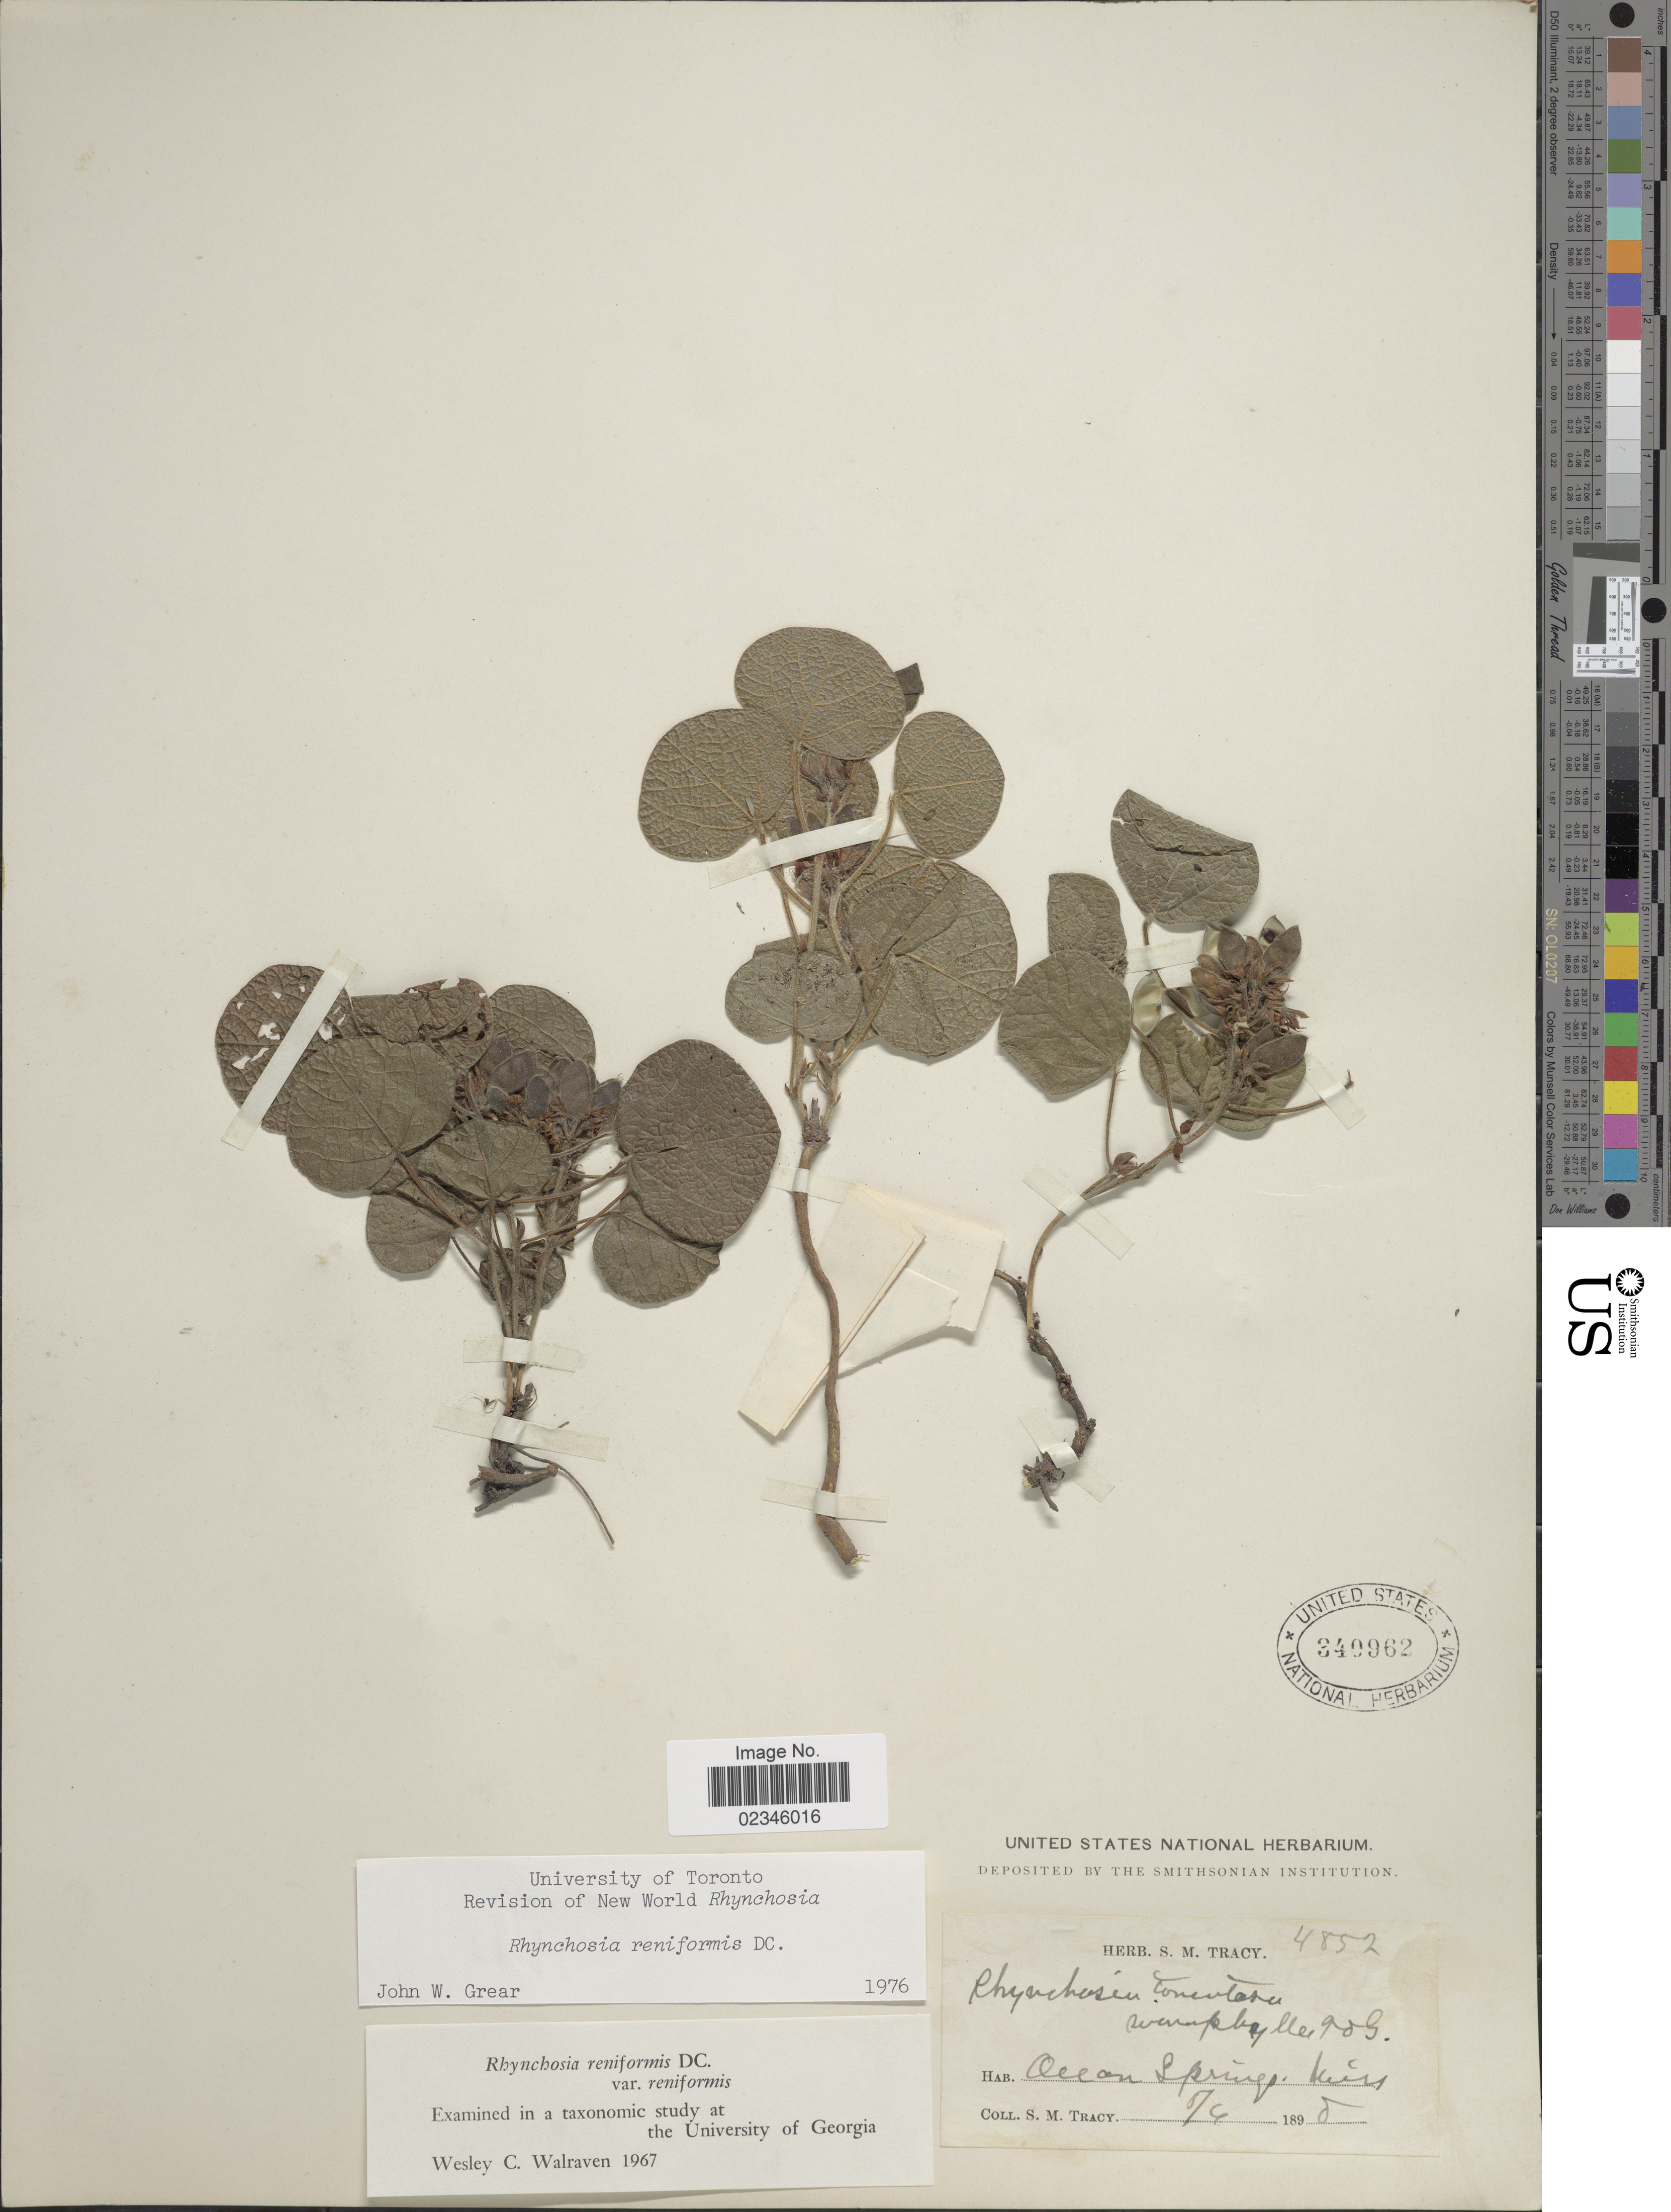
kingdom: Plantae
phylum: Tracheophyta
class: Magnoliopsida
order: Fabales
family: Fabaceae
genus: Rhynchosia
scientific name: Rhynchosia reniformis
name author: DC.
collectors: S. M. Tracy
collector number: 4852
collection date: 1898-04-05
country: United States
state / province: Mississippi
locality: Ocean Springs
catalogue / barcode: US 340962